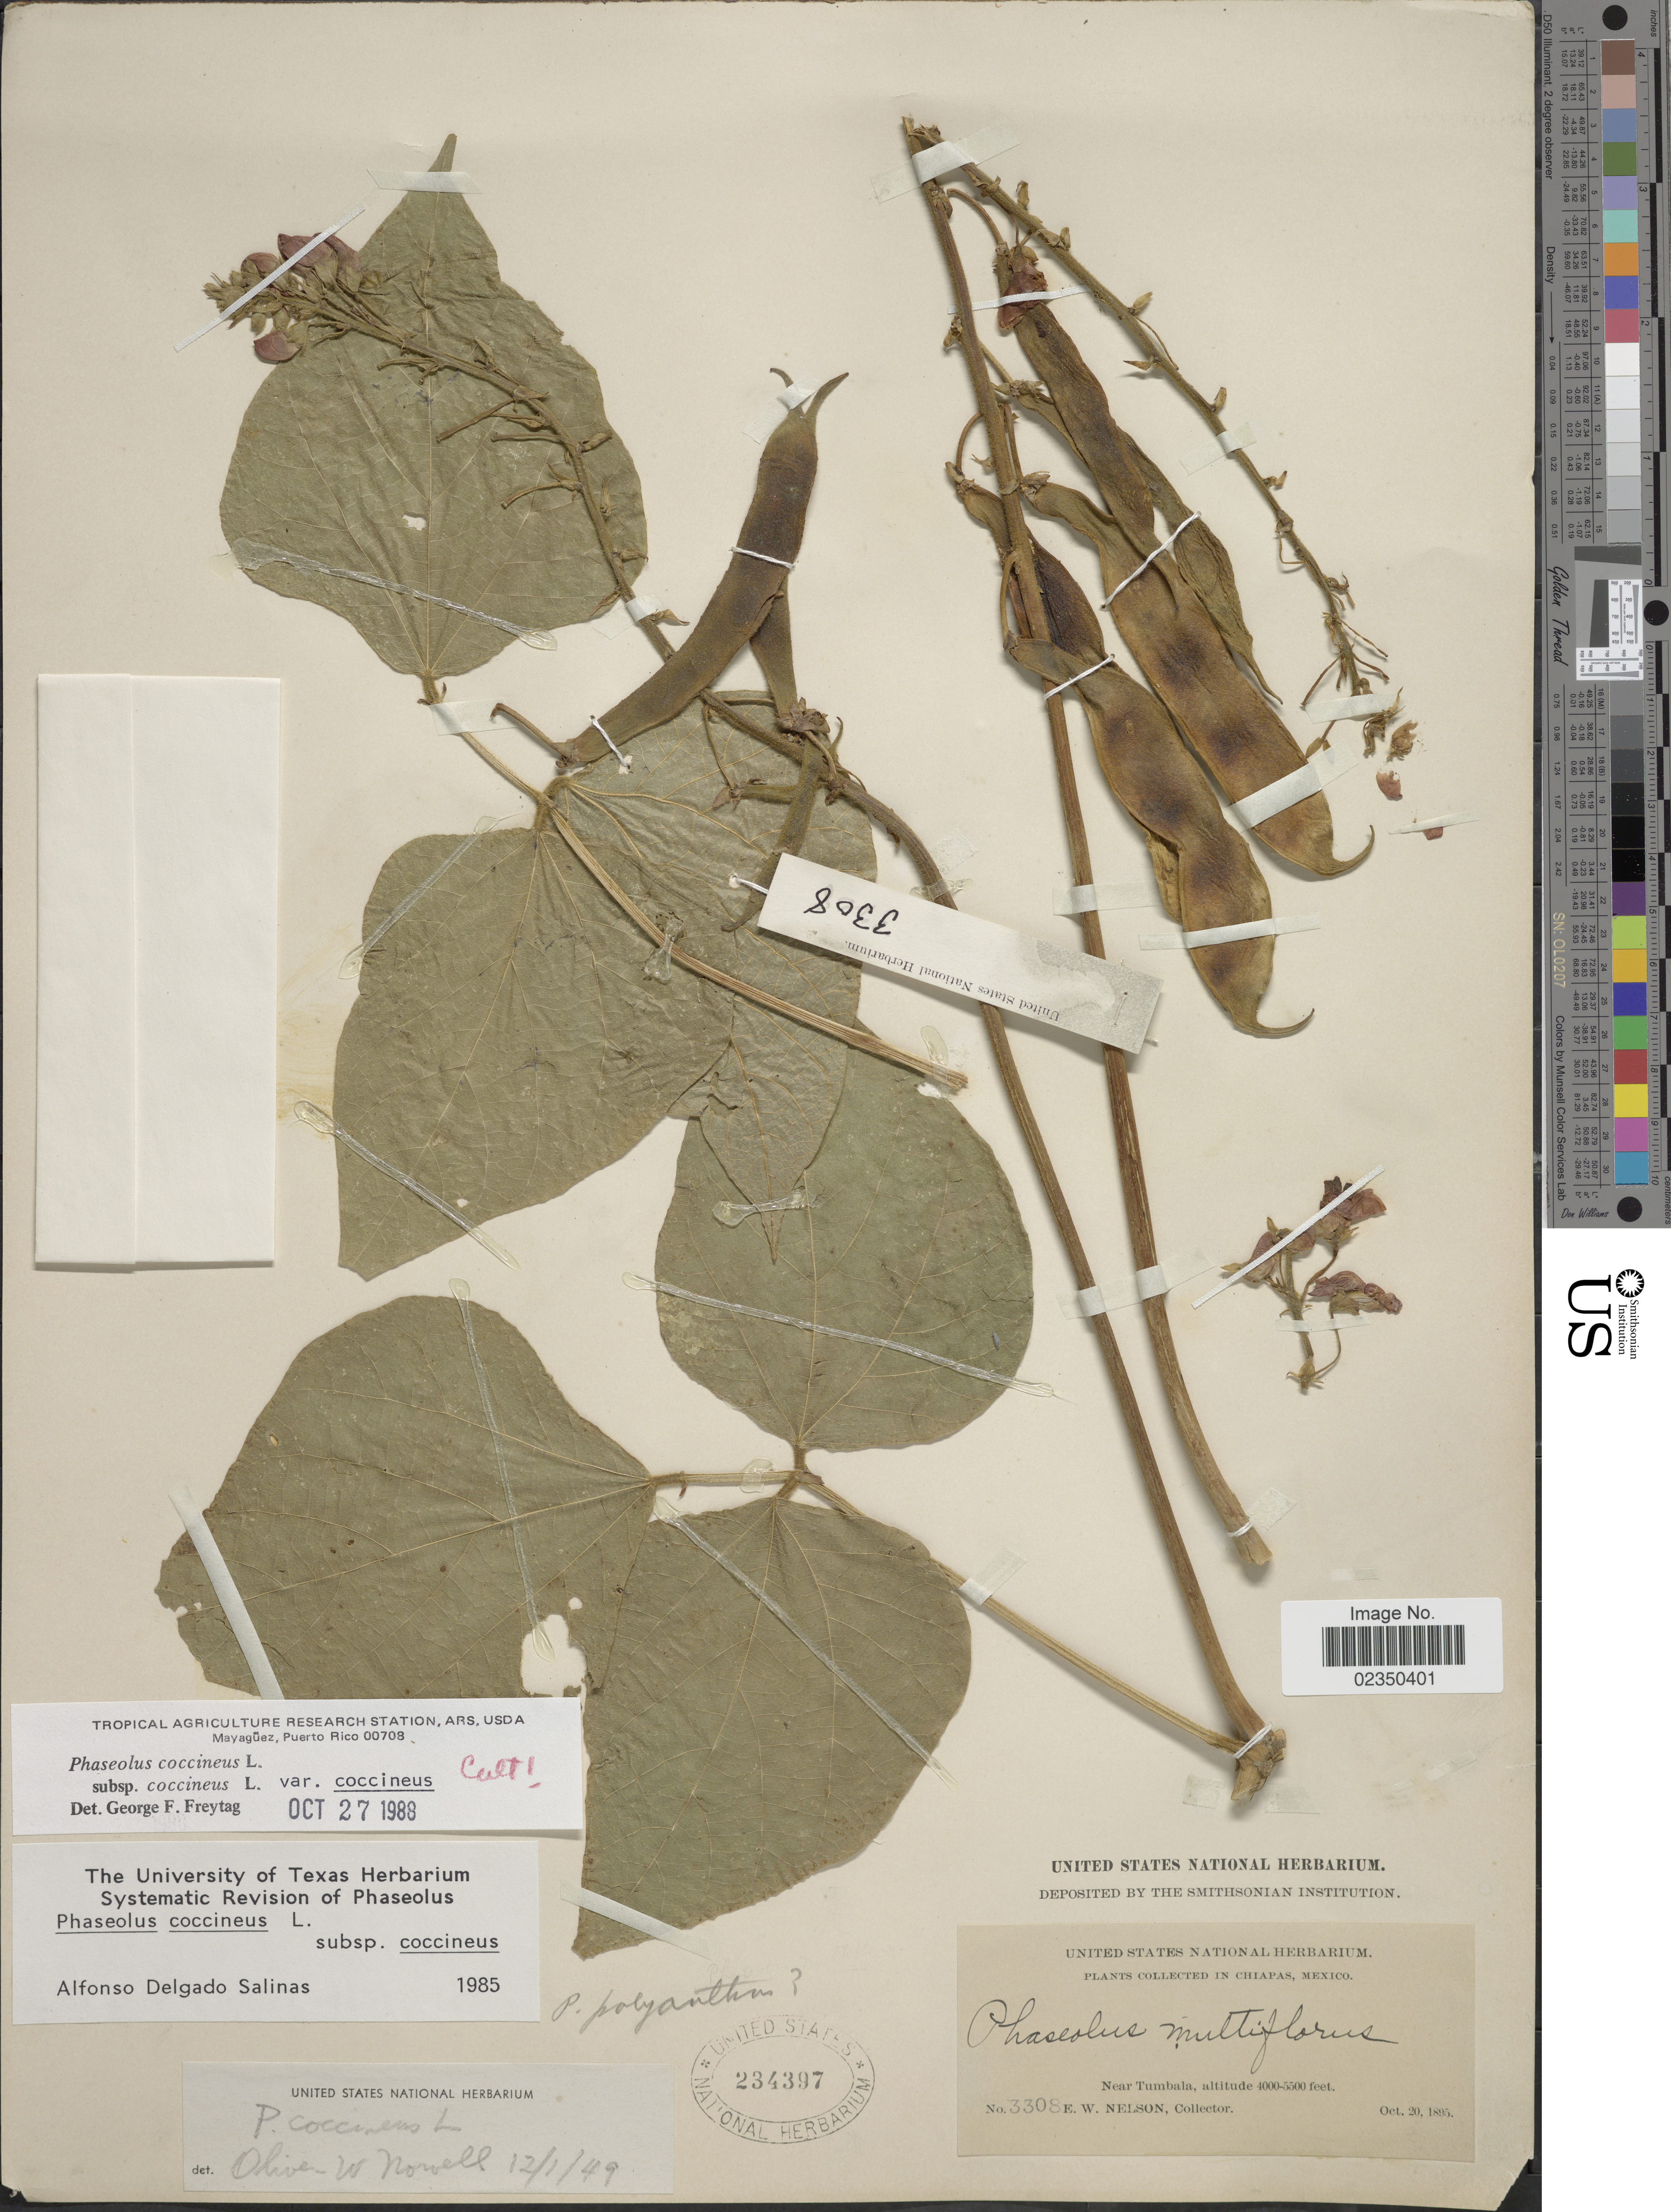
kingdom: Plantae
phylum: Tracheophyta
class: Magnoliopsida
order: Fabales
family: Fabaceae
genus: Phaseolus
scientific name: Phaseolus coccineus var. coccineus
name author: L.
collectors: E. W. Nelson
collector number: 3308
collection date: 1895-10-20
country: Mexico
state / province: Chiapas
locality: Near Tumbala.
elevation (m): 1219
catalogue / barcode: US 234397